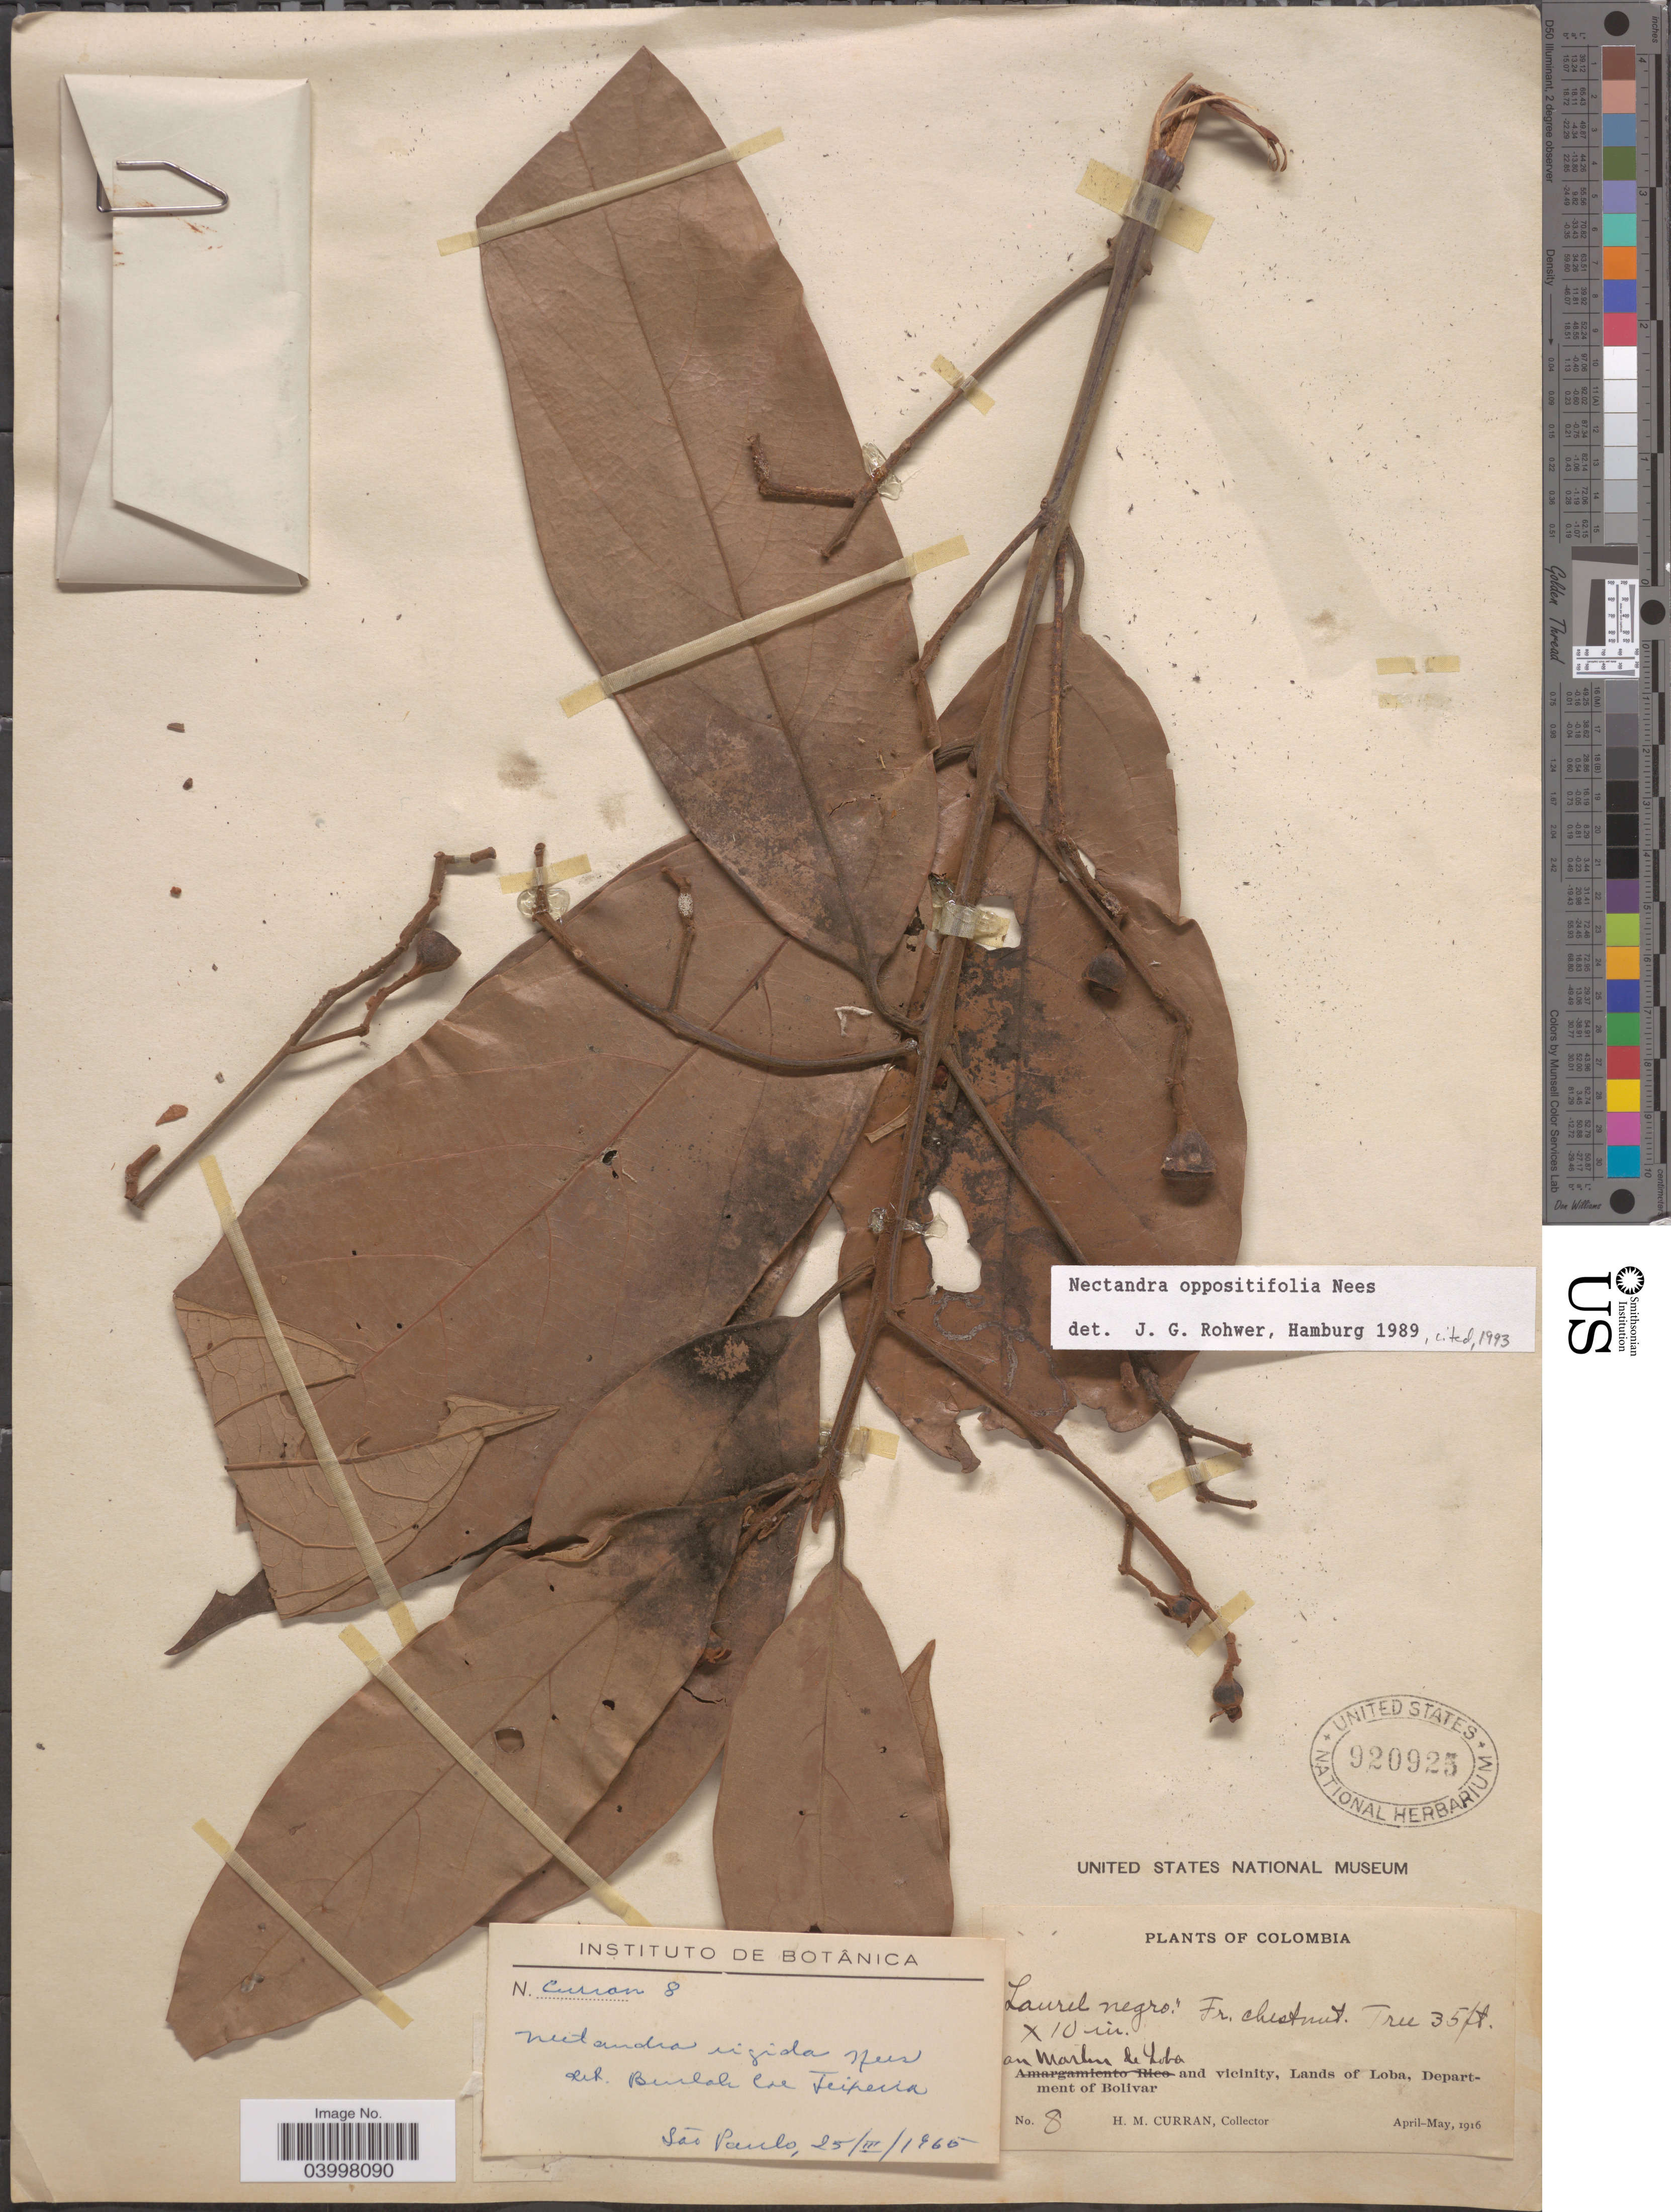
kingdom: Plantae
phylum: Tracheophyta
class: Magnoliopsida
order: Laurales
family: Lauraceae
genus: Nectandra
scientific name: Nectandra oppositifolia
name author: Nees & Mart.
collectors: H. M. Curran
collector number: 8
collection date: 1916-04/1916-05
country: Colombia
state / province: Bolívar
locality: An Marbu de Loba and vicinity, Lands of Loba, Department of Bolivar.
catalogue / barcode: US 920925